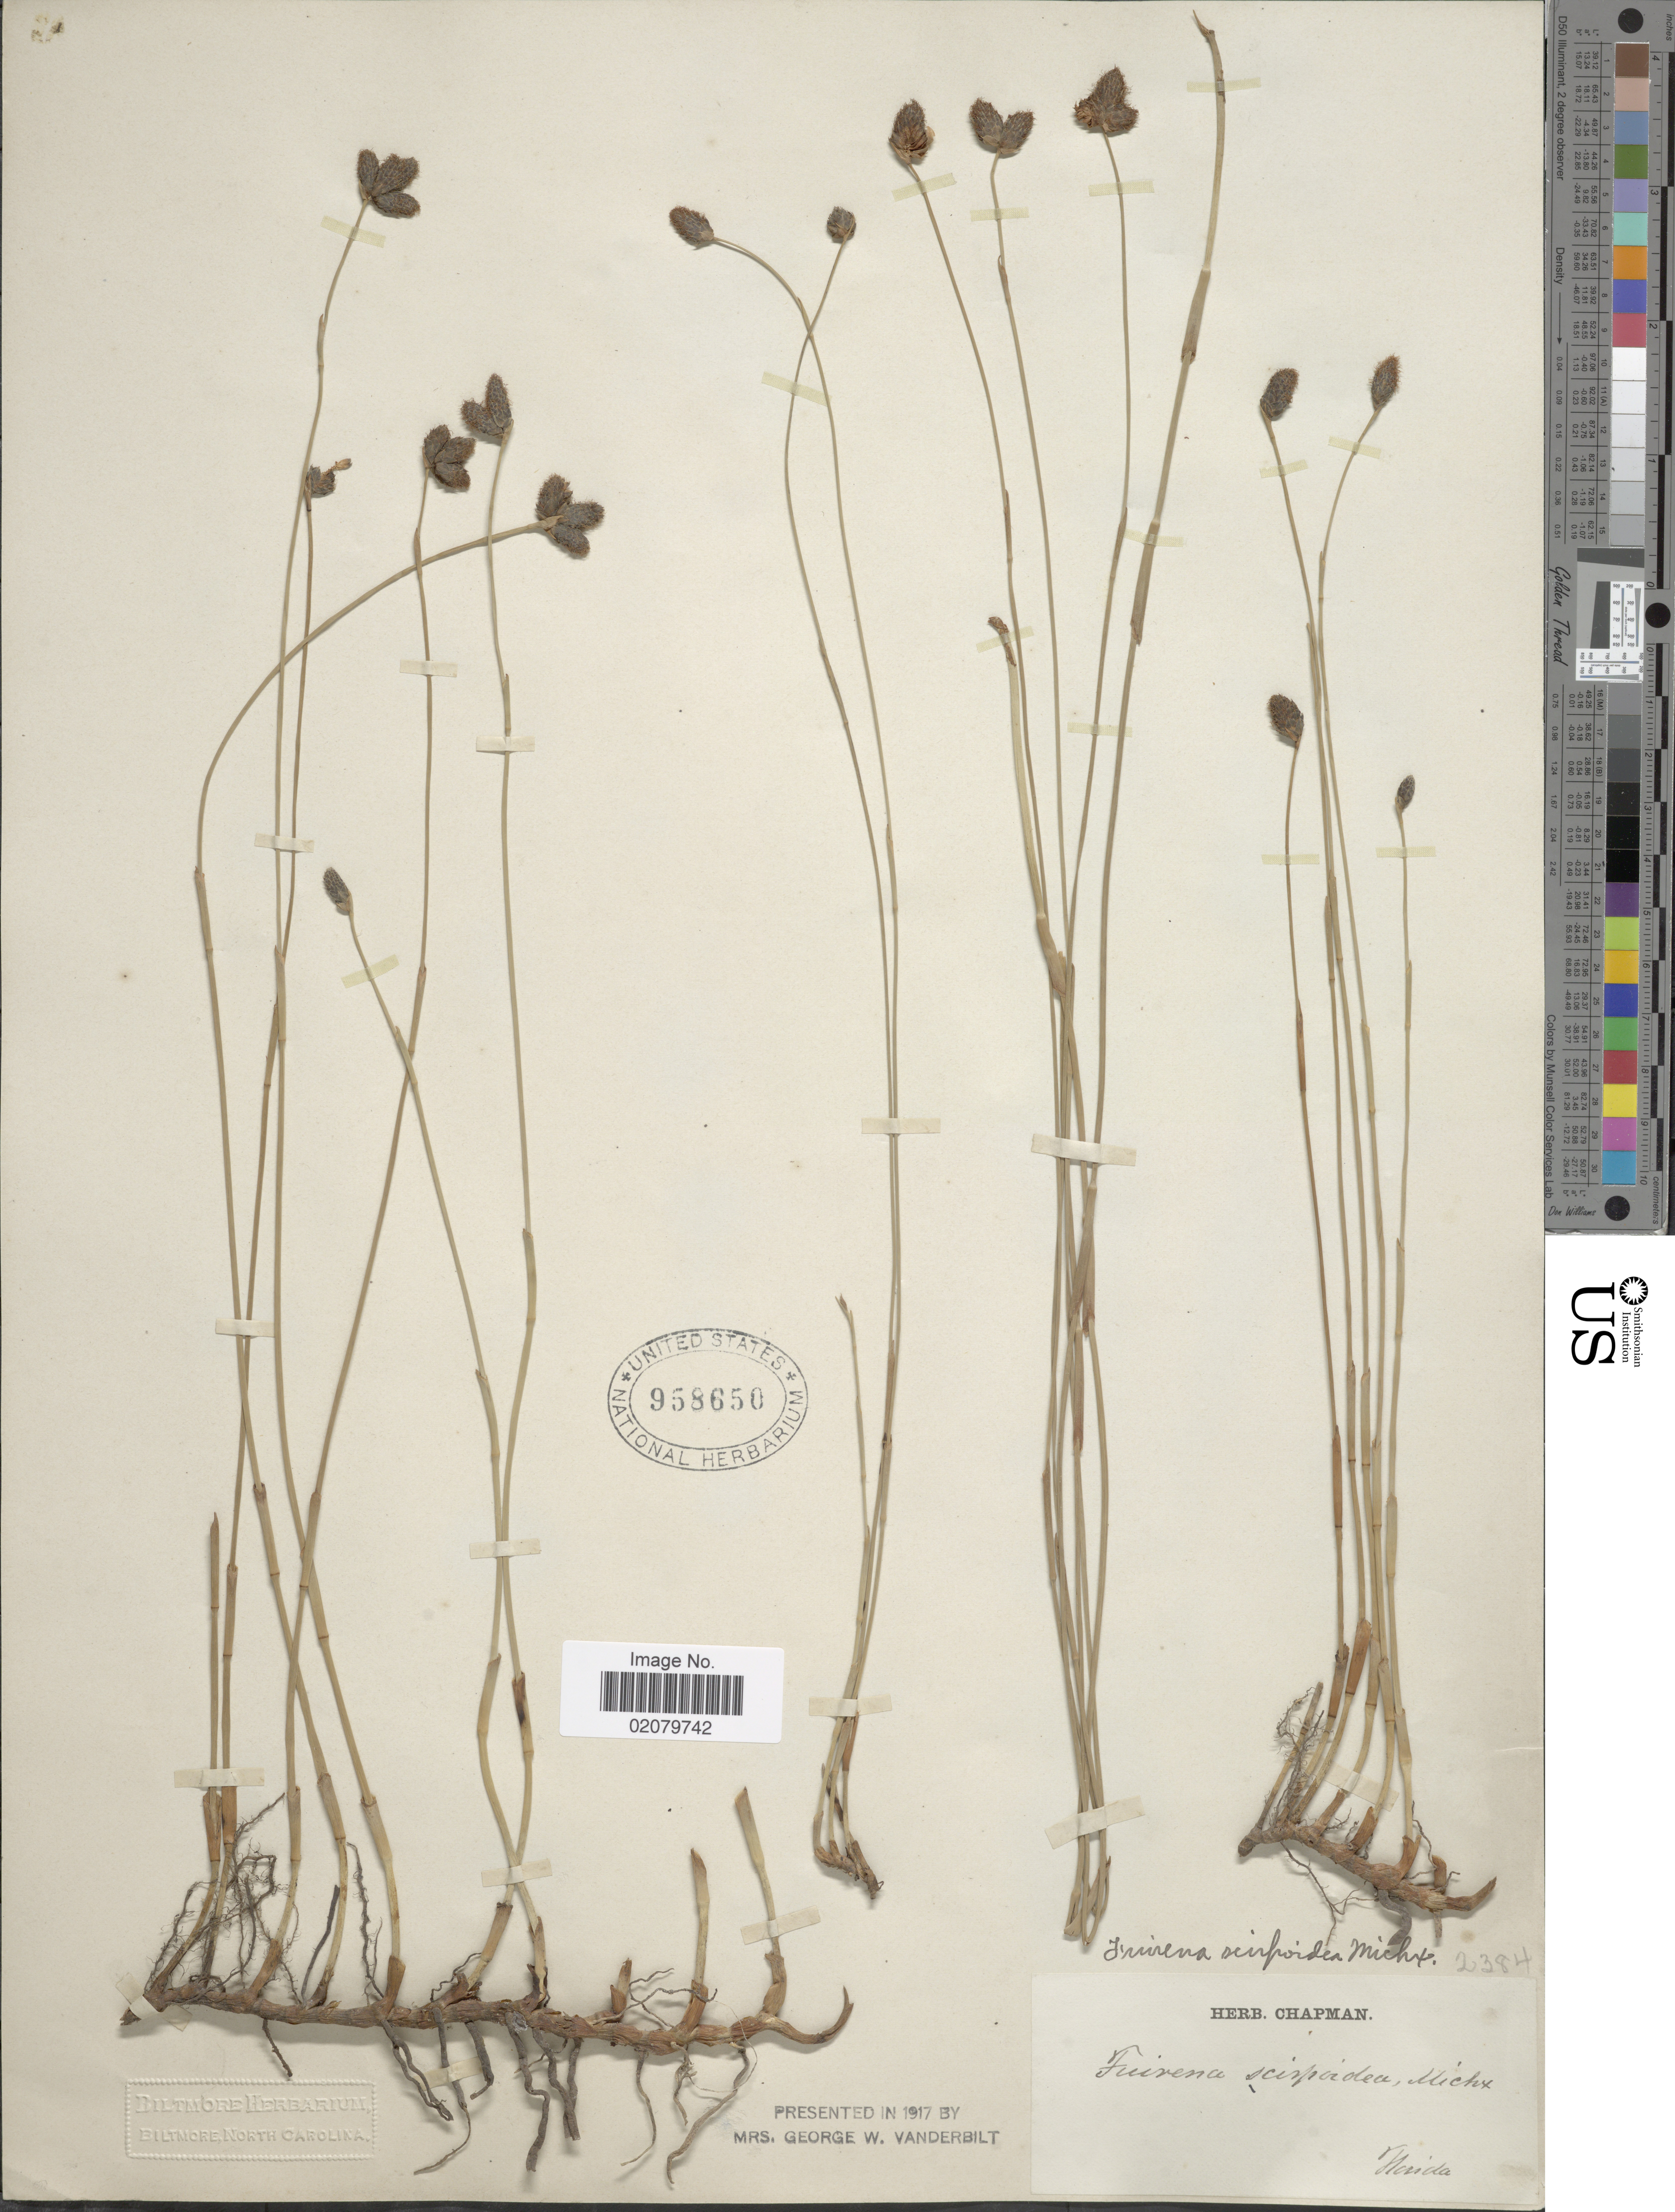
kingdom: Plantae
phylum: Tracheophyta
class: Liliopsida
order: Poales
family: Cyperaceae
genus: Fuirena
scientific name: Fuirena scirpoidea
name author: Michx.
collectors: ex herb. Chapman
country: United States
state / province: Florida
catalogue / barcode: US 958650